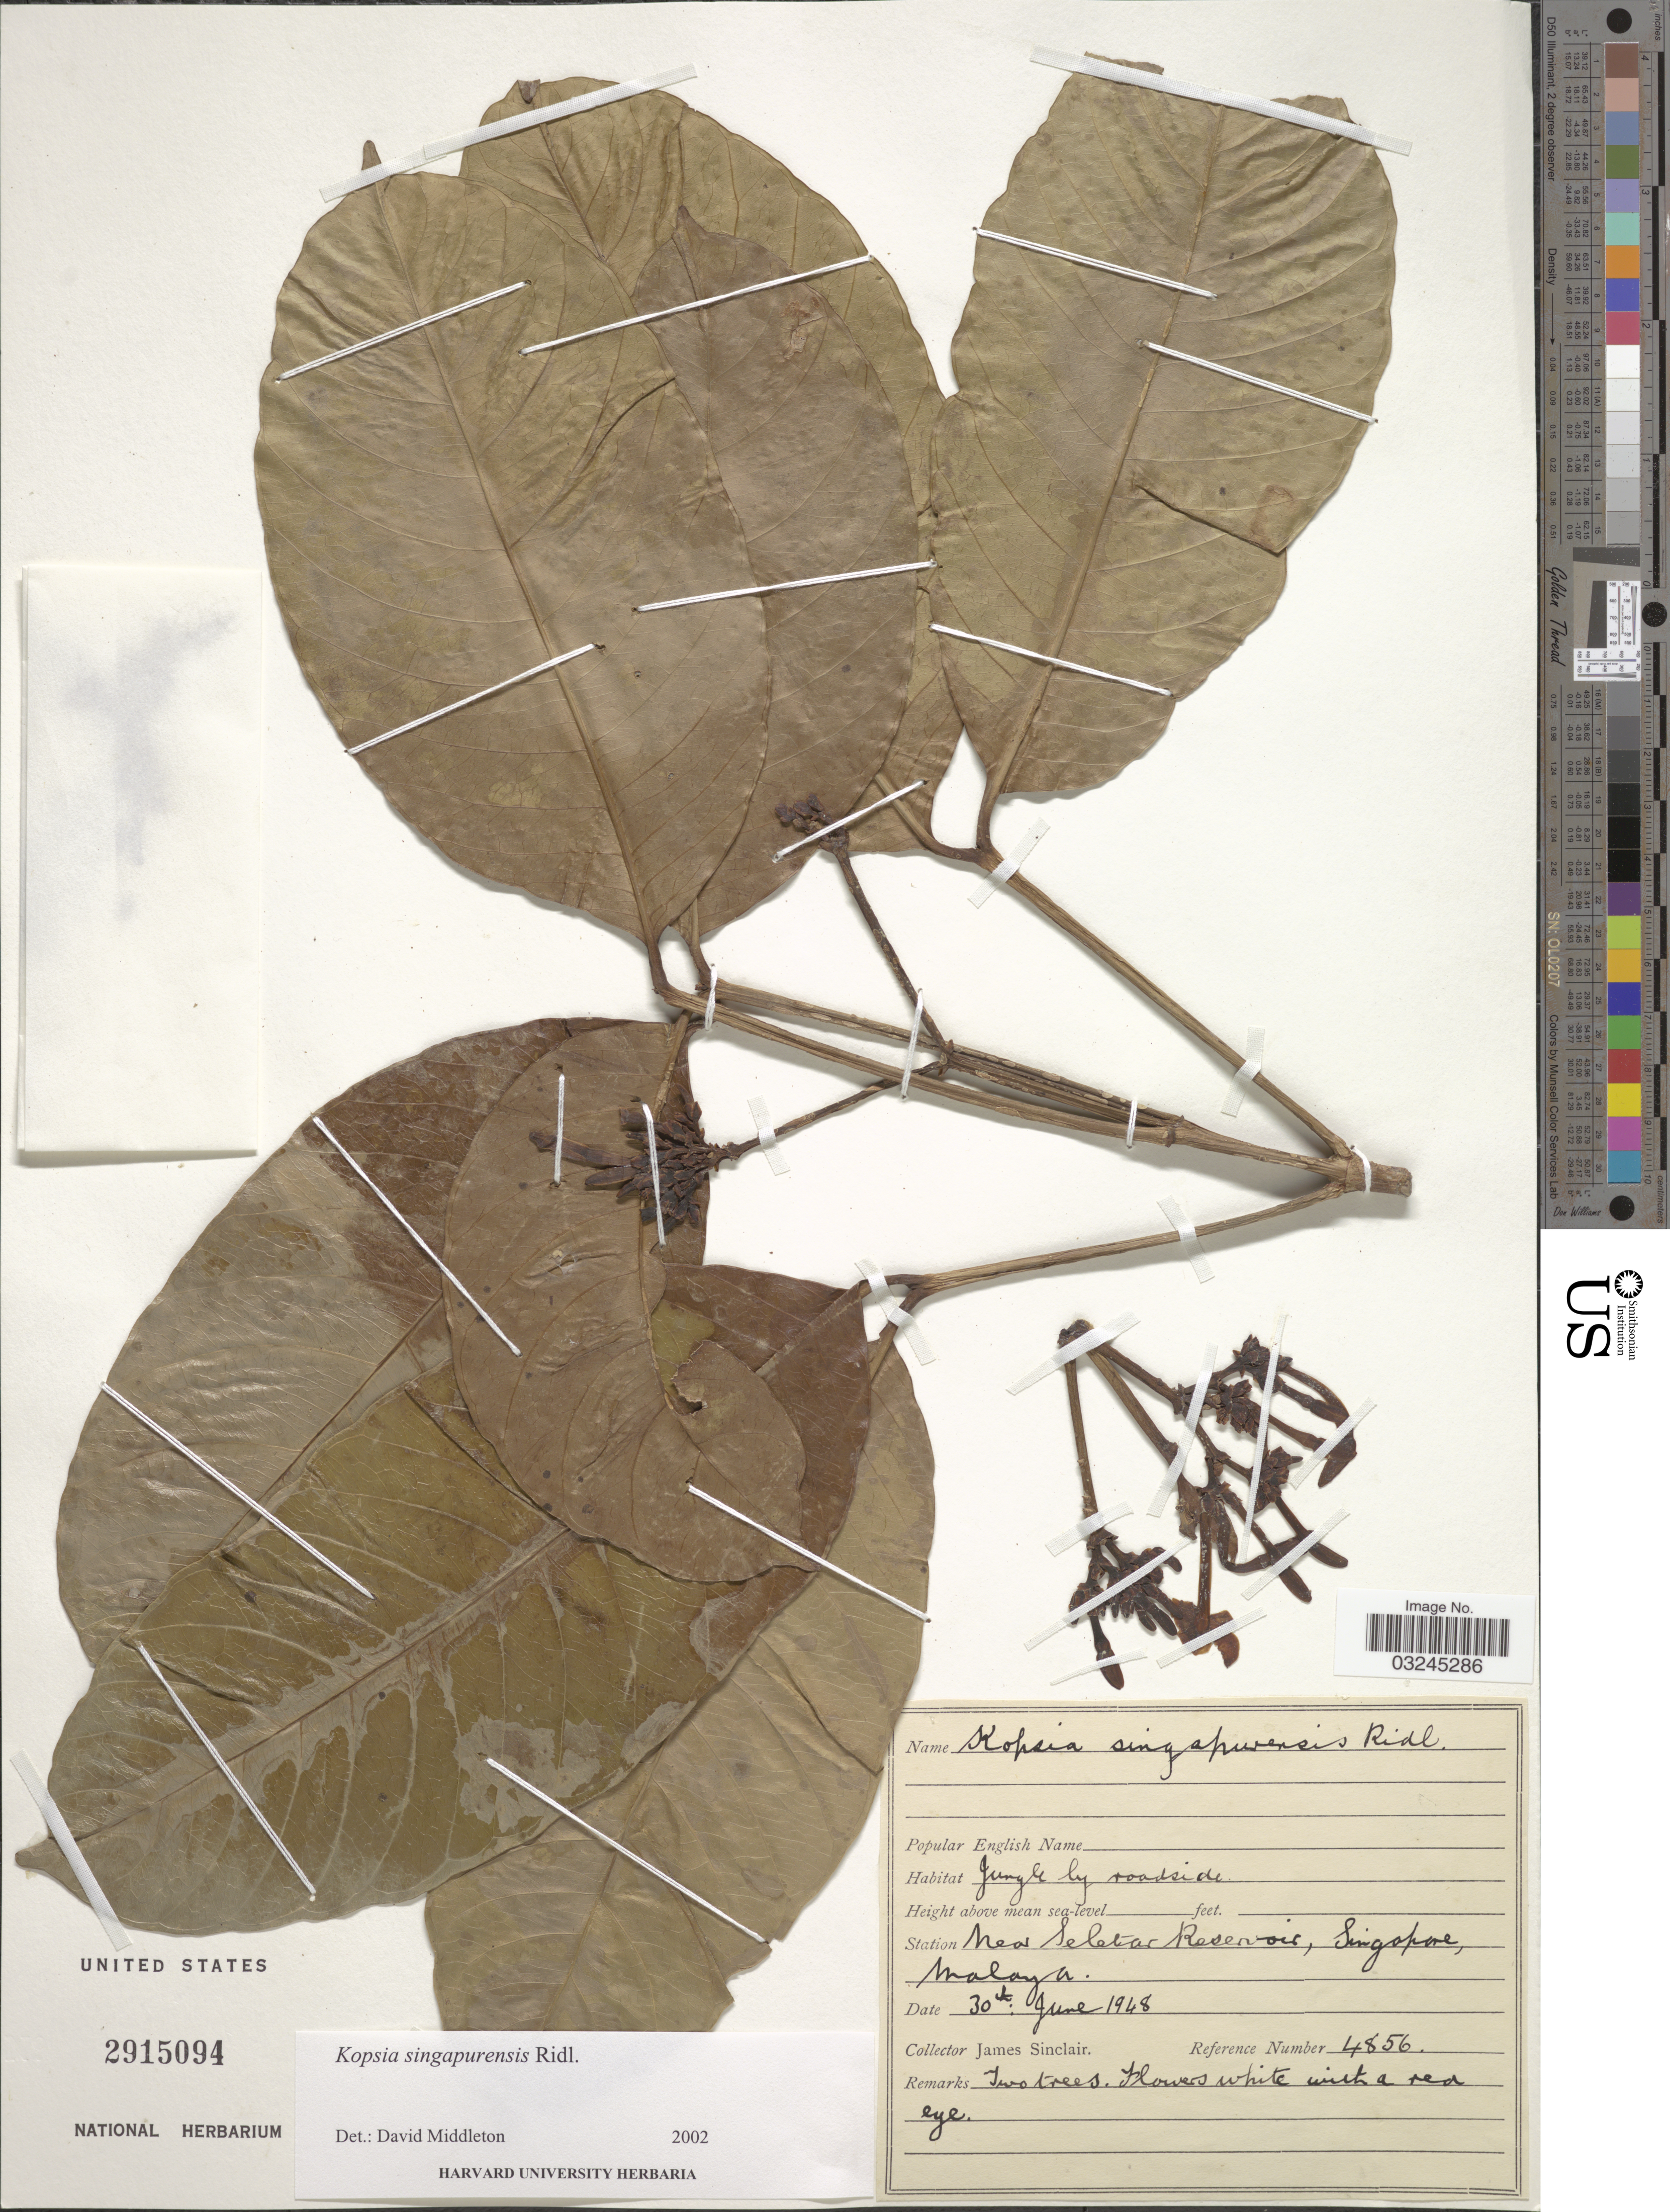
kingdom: Plantae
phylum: Tracheophyta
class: Magnoliopsida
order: Gentianales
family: Apocynaceae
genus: Kopsia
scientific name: Kopsia singapurensis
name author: Ridl.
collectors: J. Sinclair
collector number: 4856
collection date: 1948-06-30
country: Singapore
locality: Station near Seletar Reservoir, Malaya.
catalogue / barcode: US 2915094